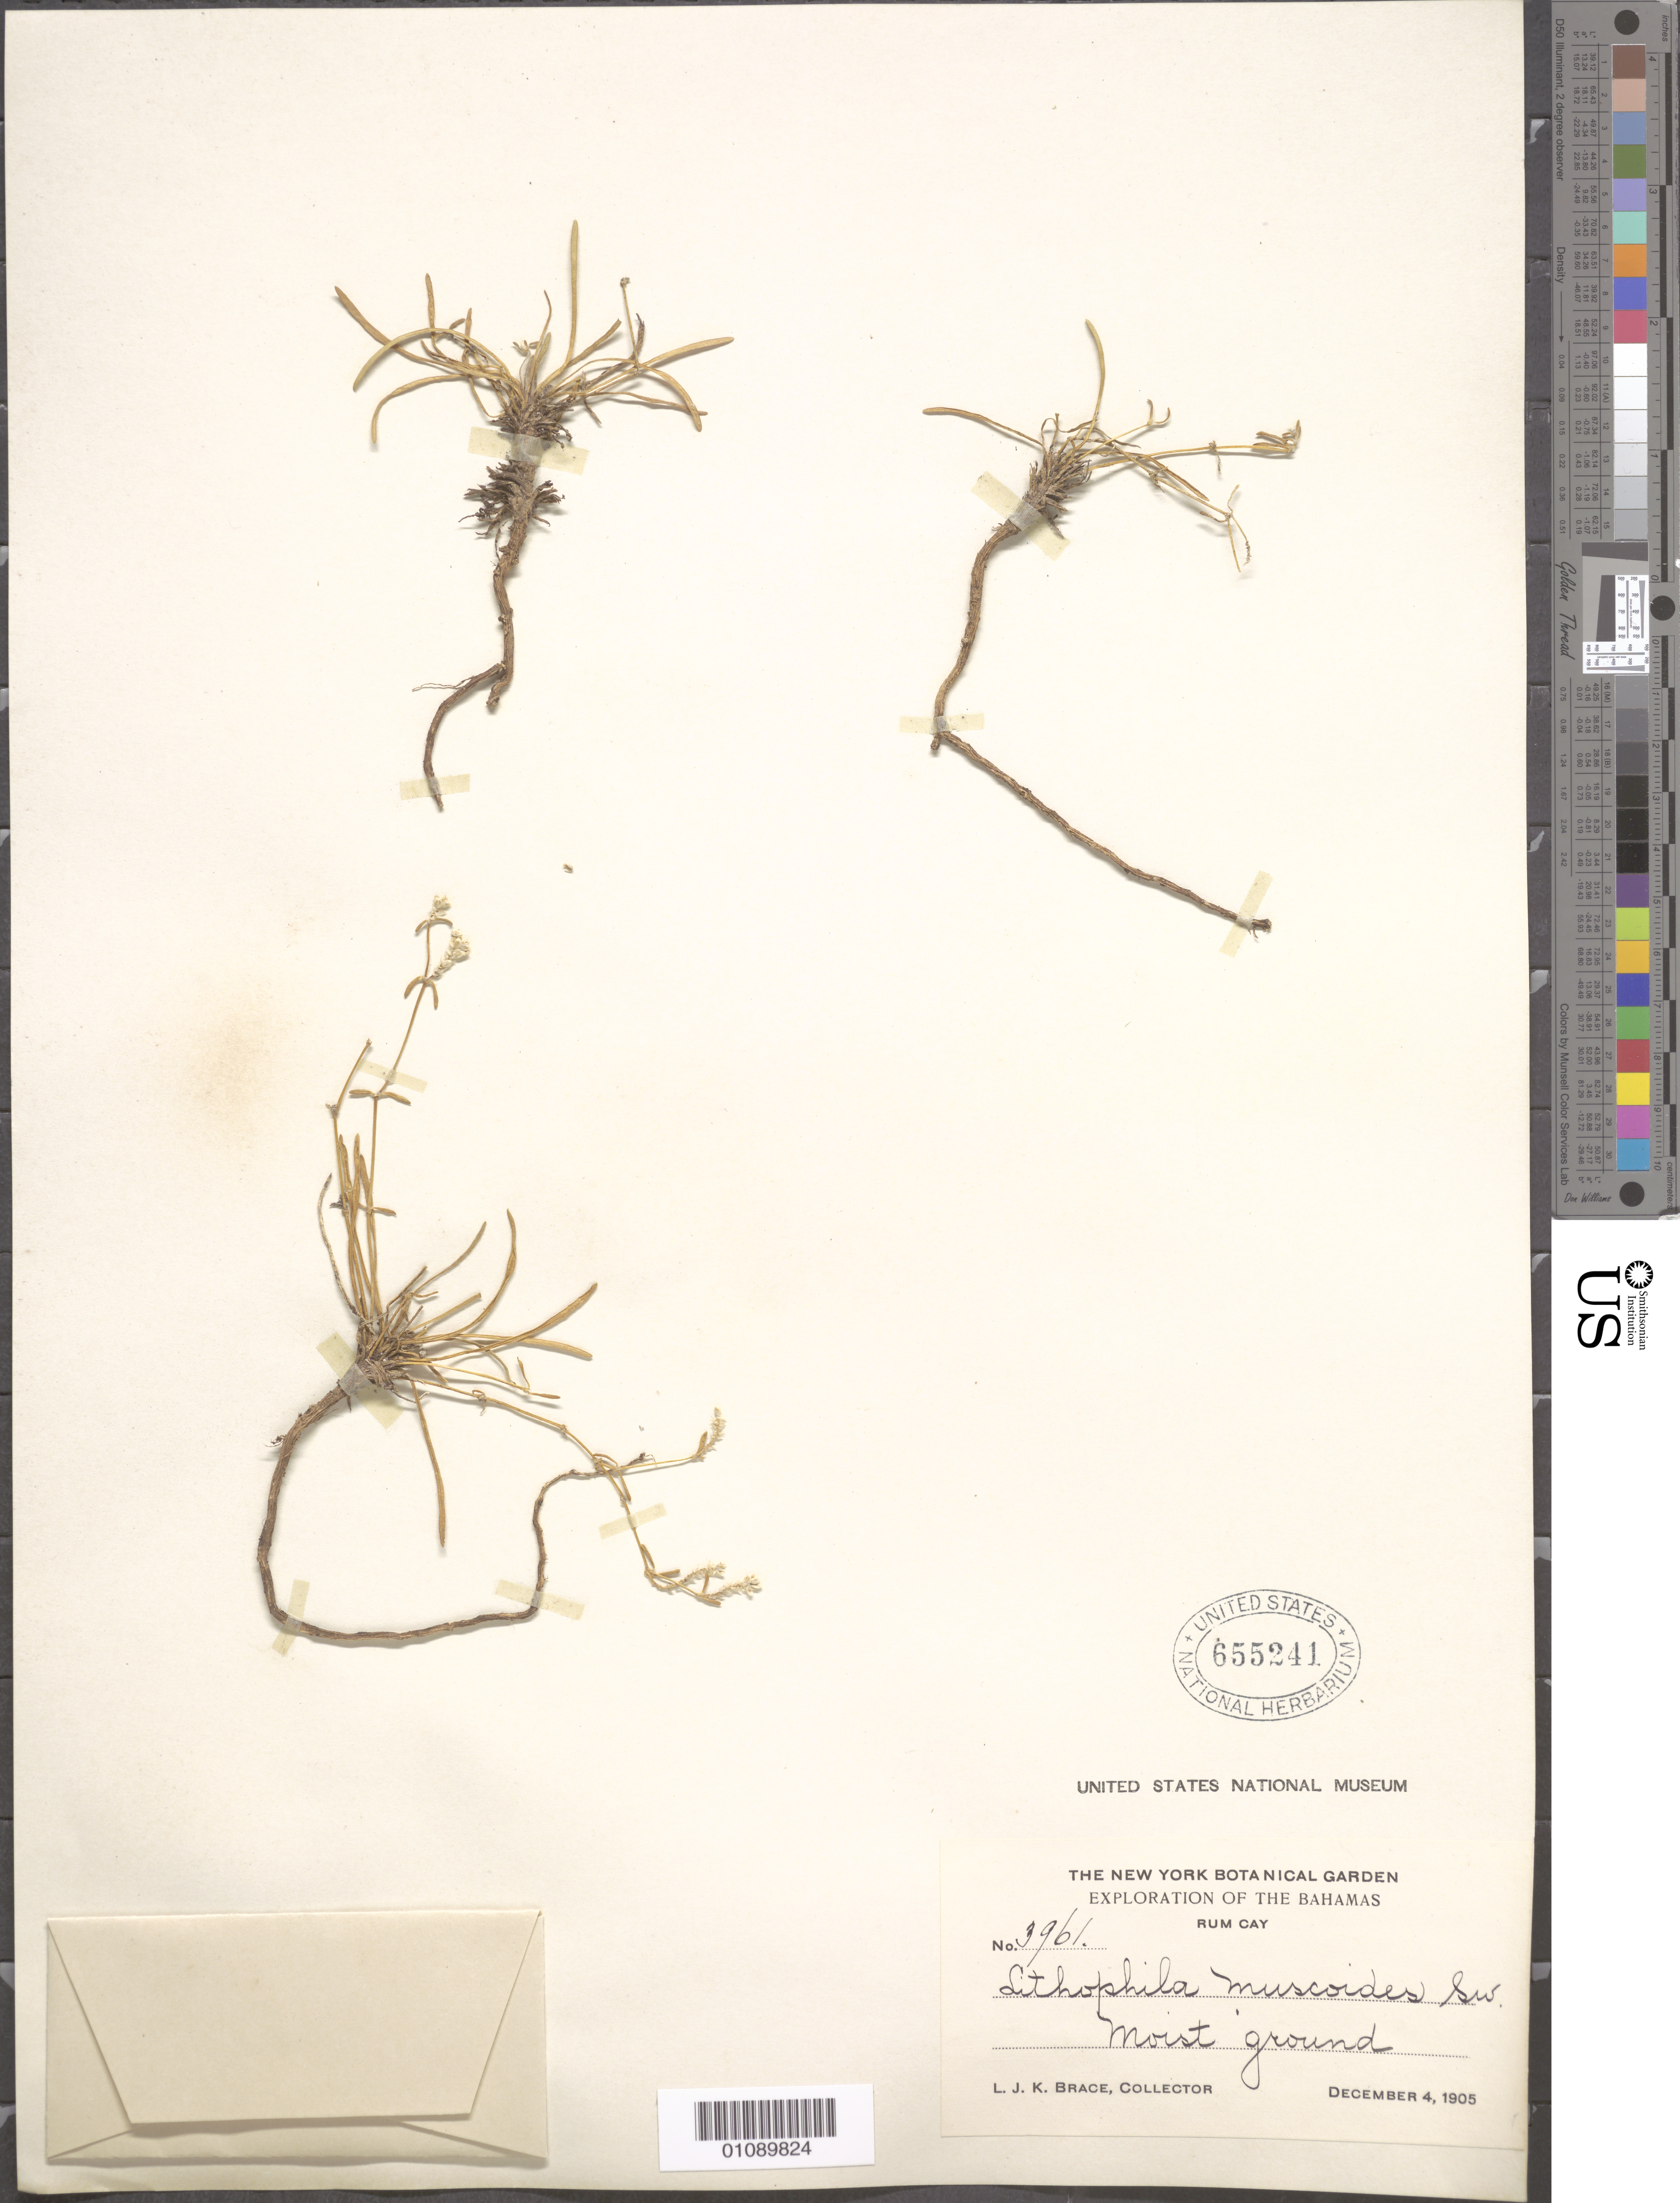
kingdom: Plantae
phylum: Tracheophyta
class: Magnoliopsida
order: Caryophyllales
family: Amaranthaceae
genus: Gomphrena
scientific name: Gomphrena muscoides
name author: (Sw.) T. Ortuño & Borsch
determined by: Strong, Mark T., (BOT), Smithsonian Institution - National Museum of Natural History (UNITED STATES)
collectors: L. J. K. Brace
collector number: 3961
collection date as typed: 04 Dec 1905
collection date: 1905-12-04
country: Bahamas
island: Rum Cay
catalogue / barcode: US 655241